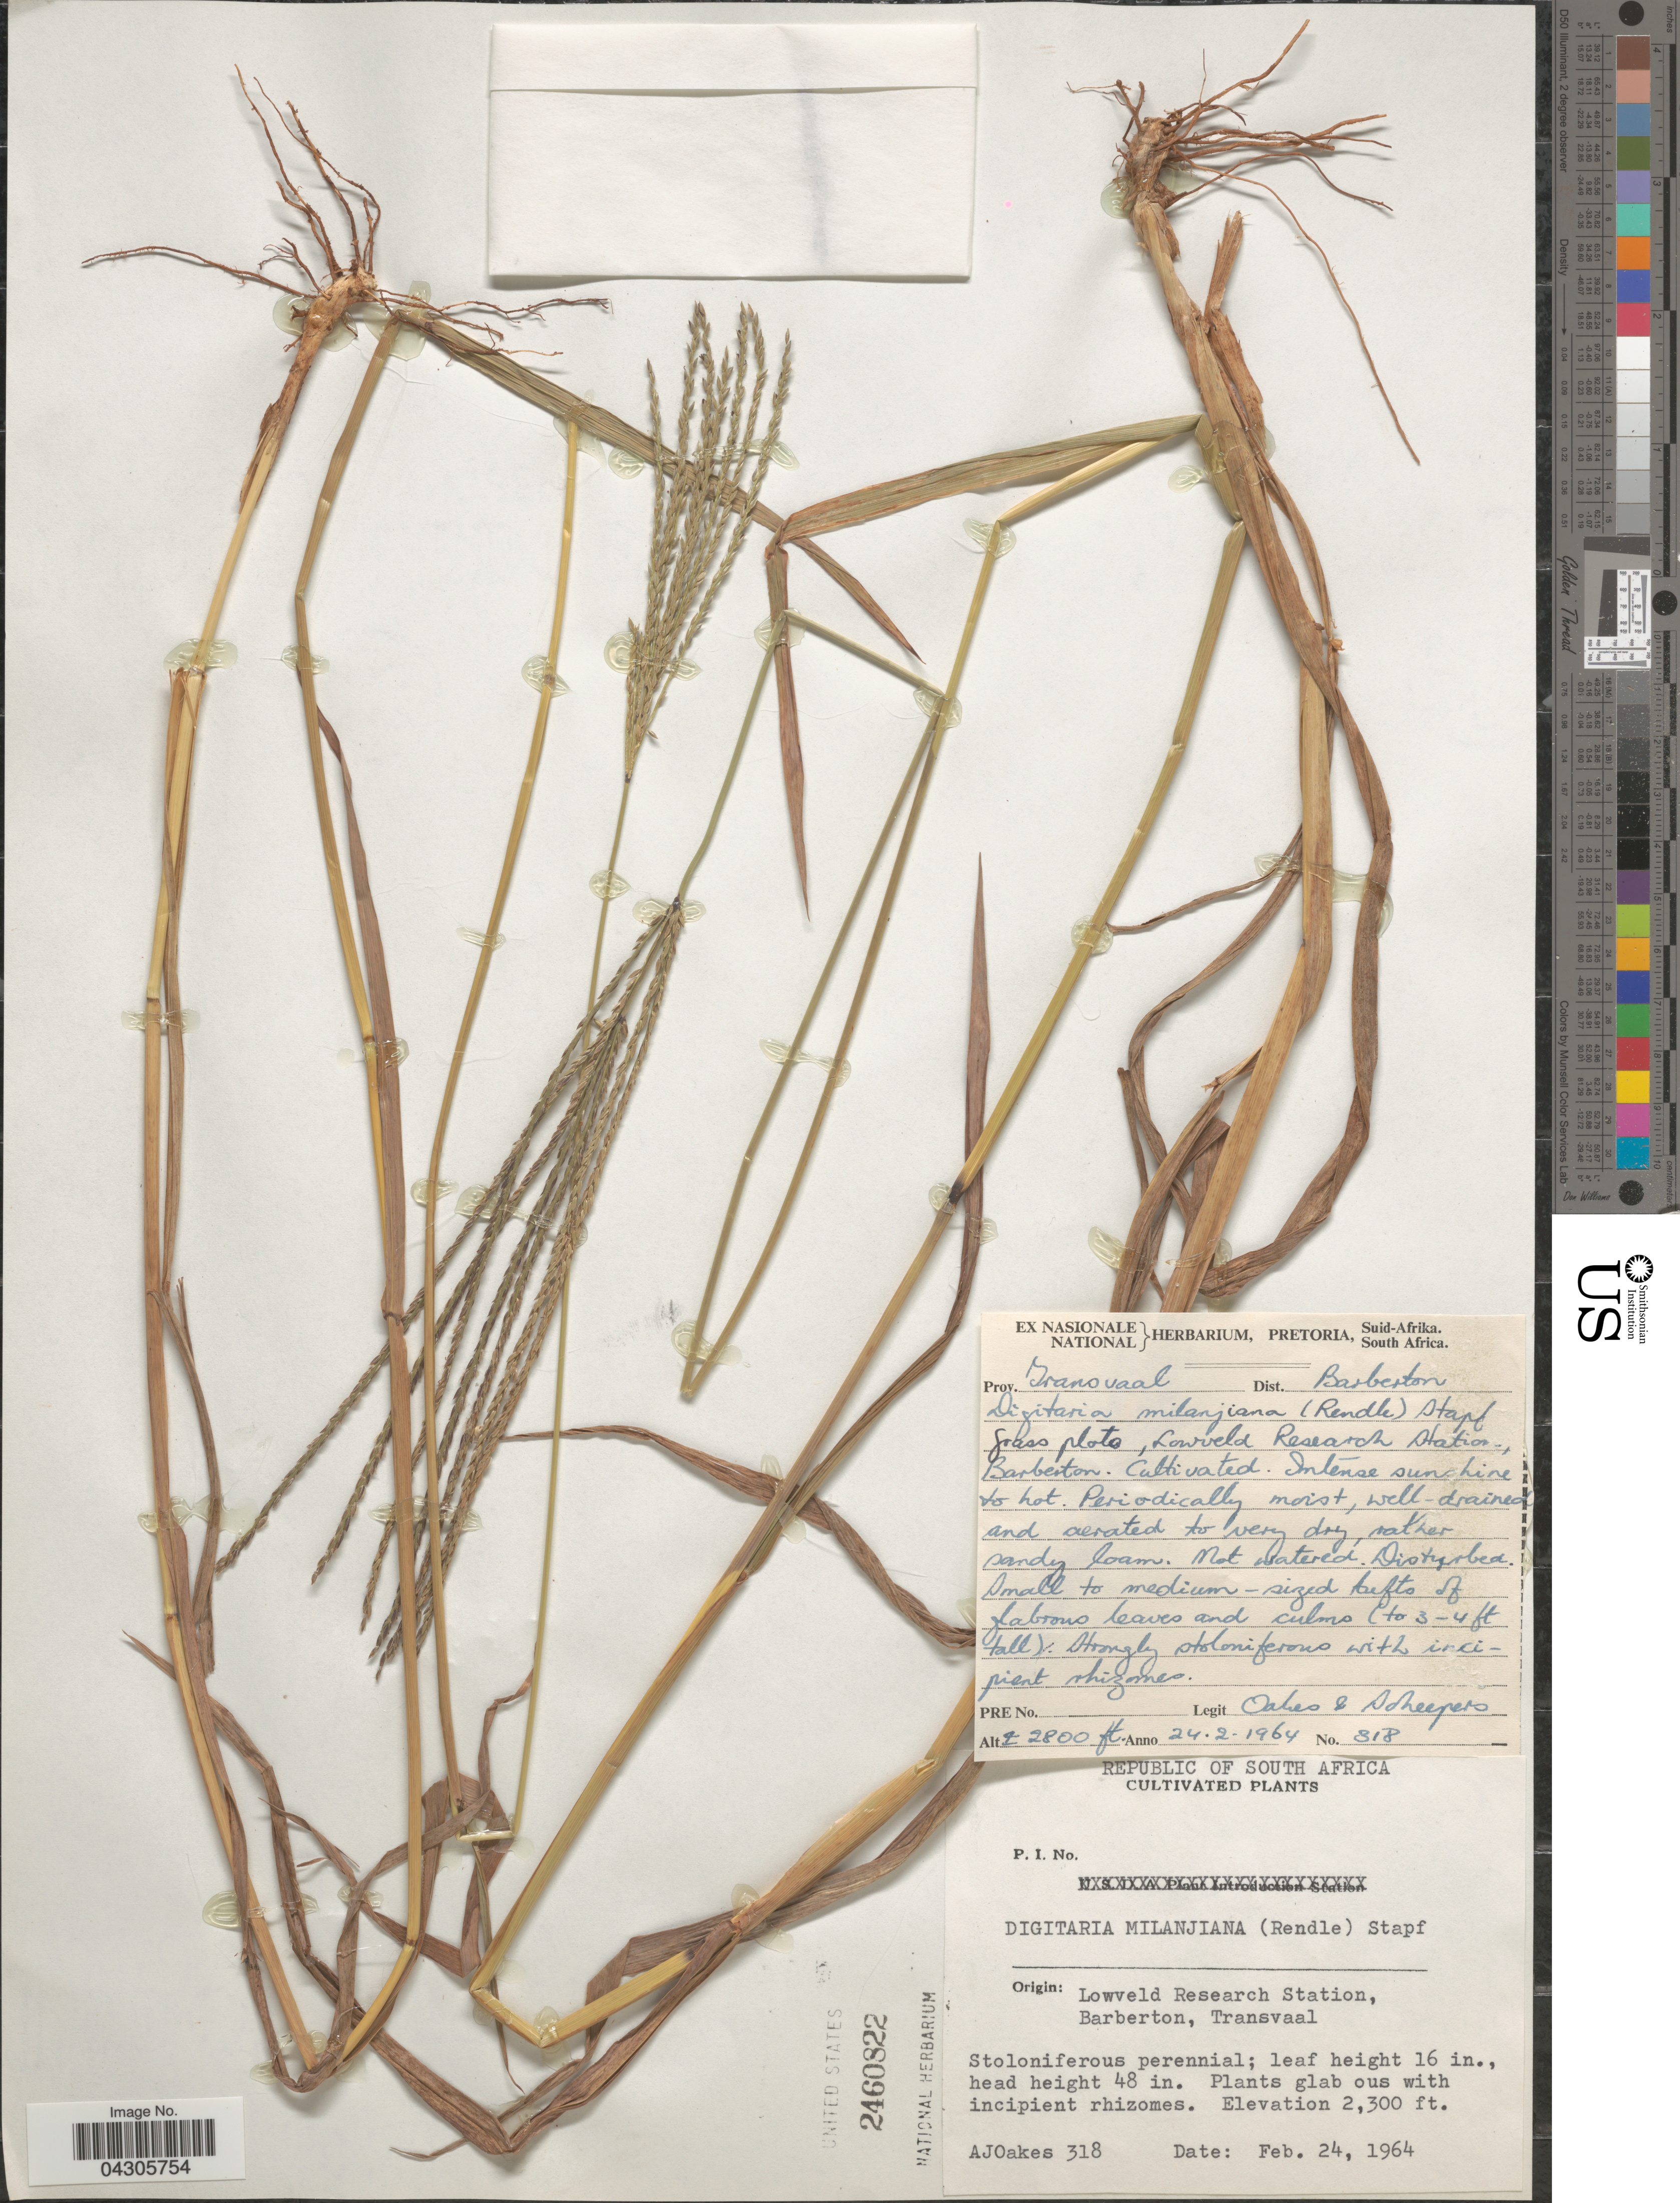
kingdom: Plantae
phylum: Tracheophyta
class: Liliopsida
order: Poales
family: Poaceae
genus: Digitaria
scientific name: Digitaria milanjiana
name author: (Rendle) Stapf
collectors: A. Oakes & J. Scheepers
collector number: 318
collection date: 1964-02-24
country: South Africa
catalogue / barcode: US 2460822